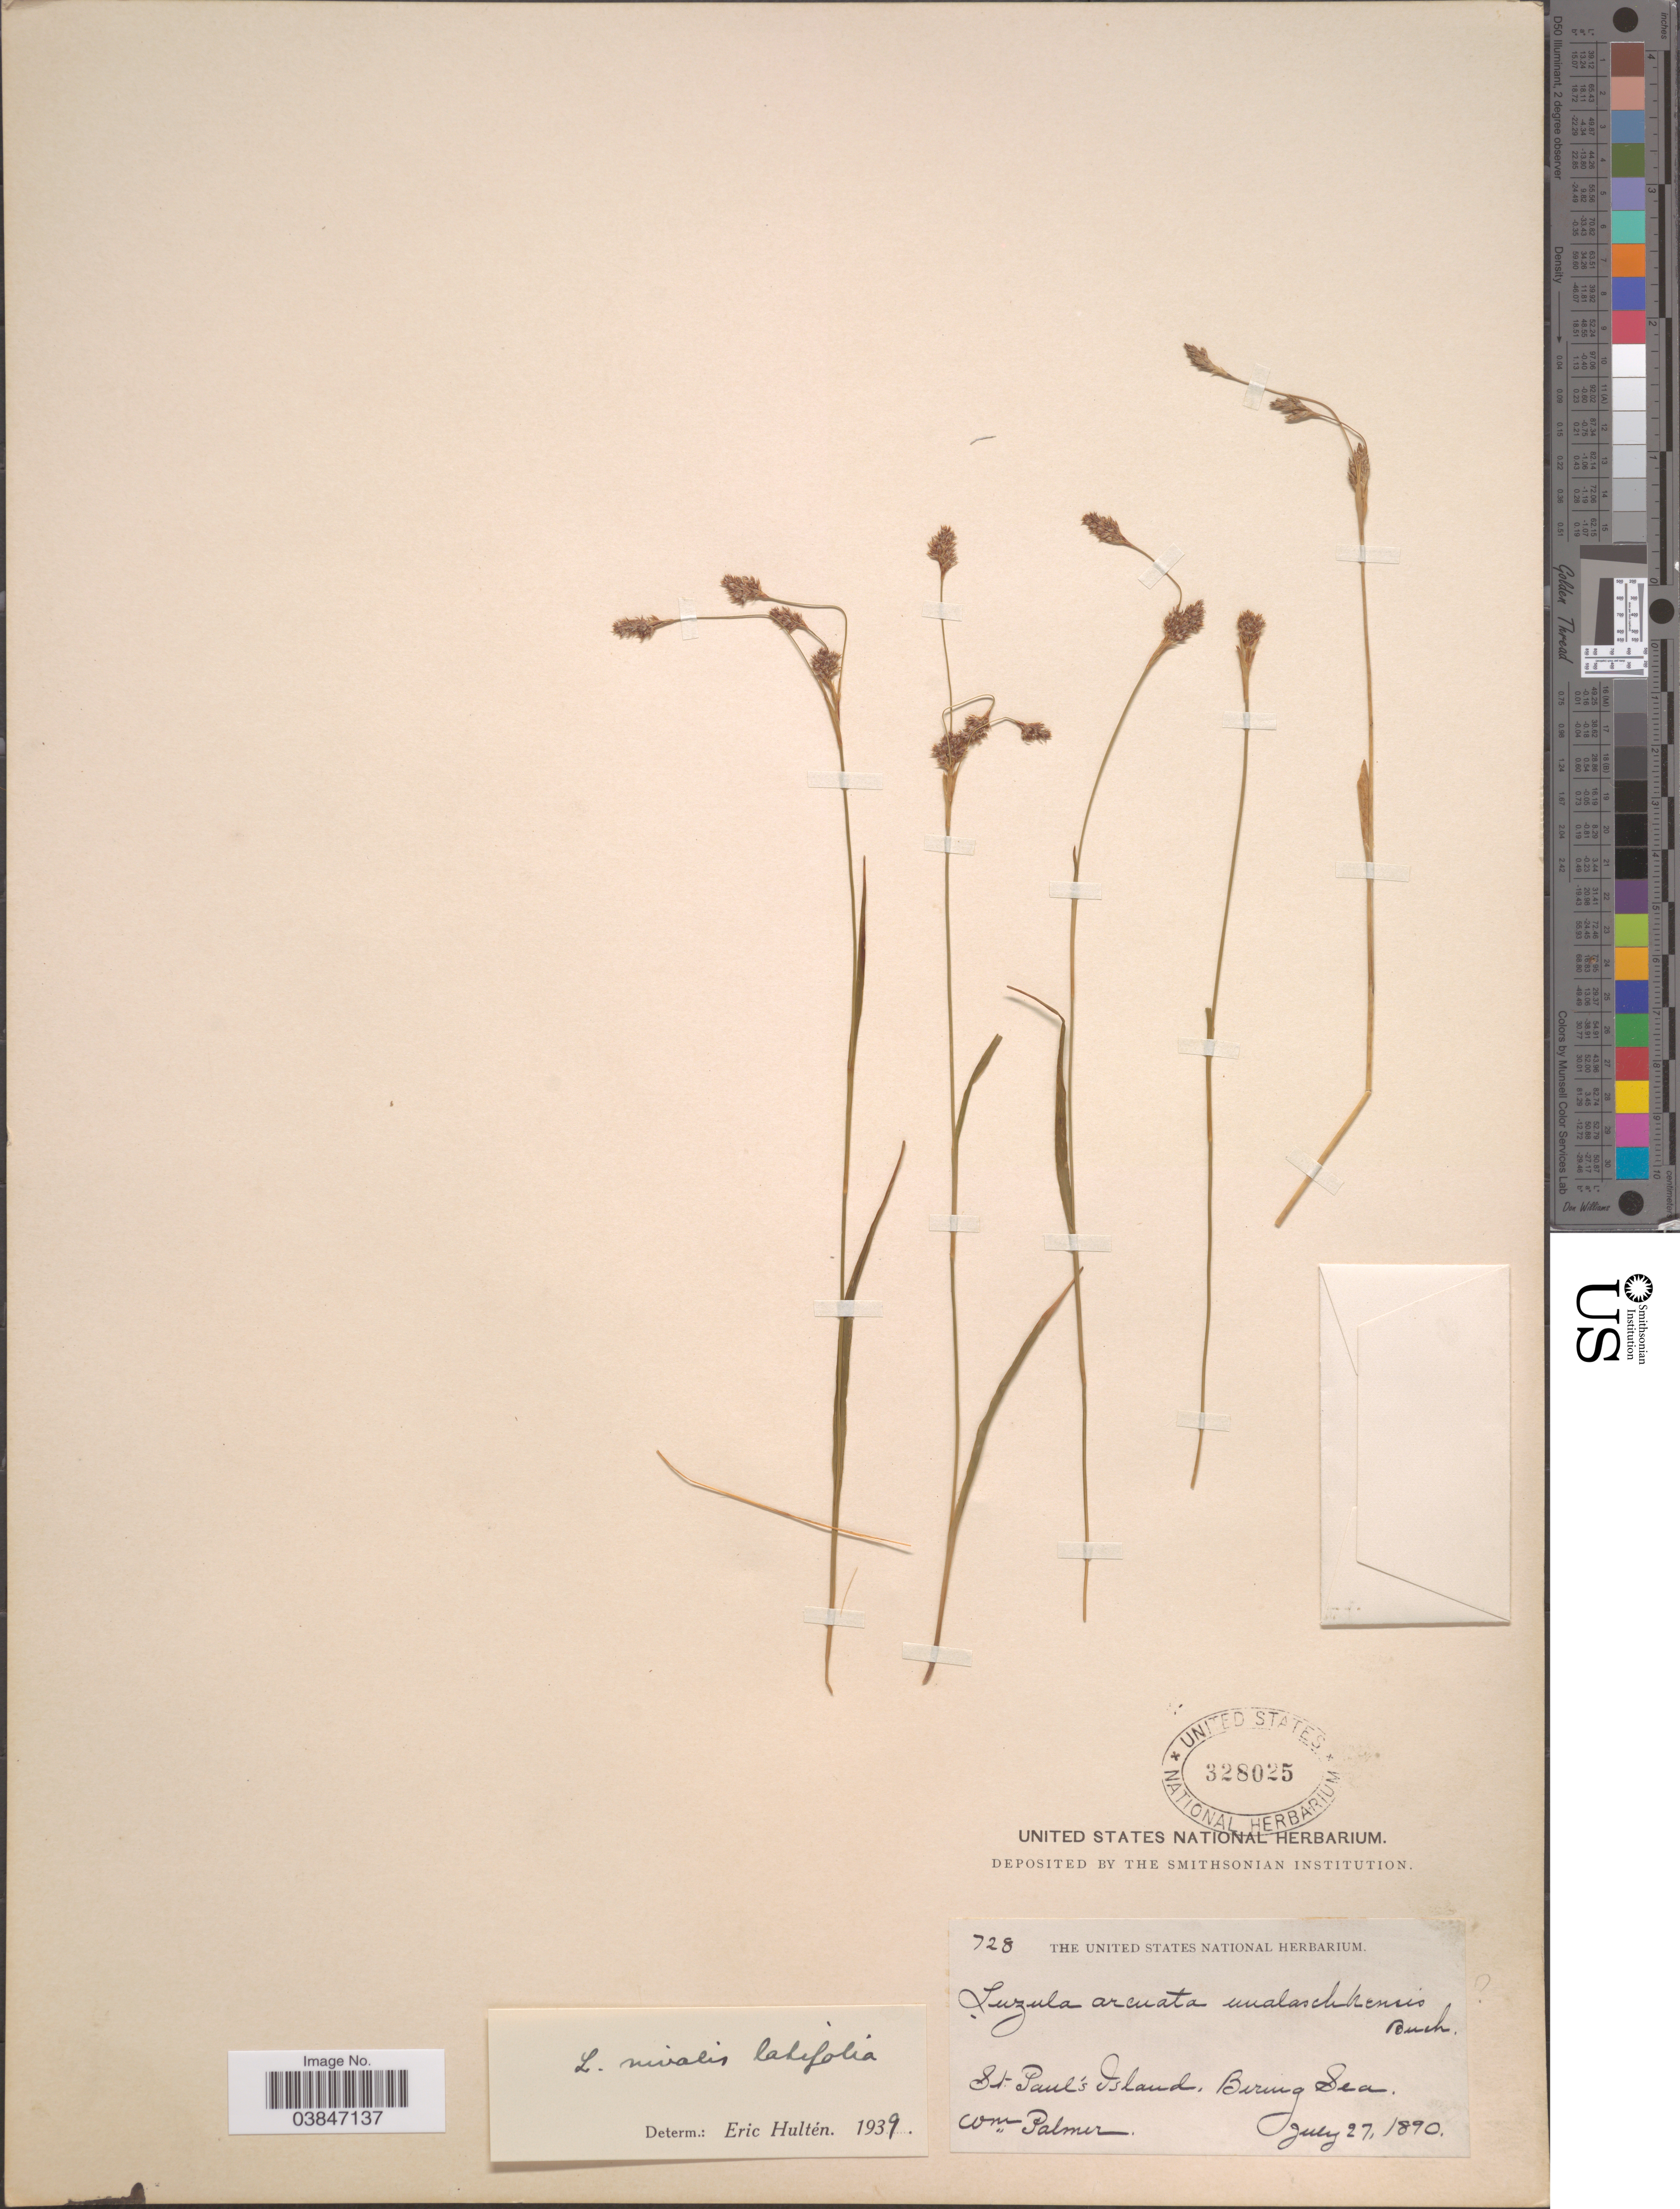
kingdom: Plantae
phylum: Tracheophyta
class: Liliopsida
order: Poales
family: Juncaceae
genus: Luzula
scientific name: Luzula tundricola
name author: (Gorodkov) V. Vassil.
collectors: W. Palmer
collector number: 728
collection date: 1890-07-27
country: United States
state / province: Alaska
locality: St. Paul's Island, Bering Sea.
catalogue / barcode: US 328025